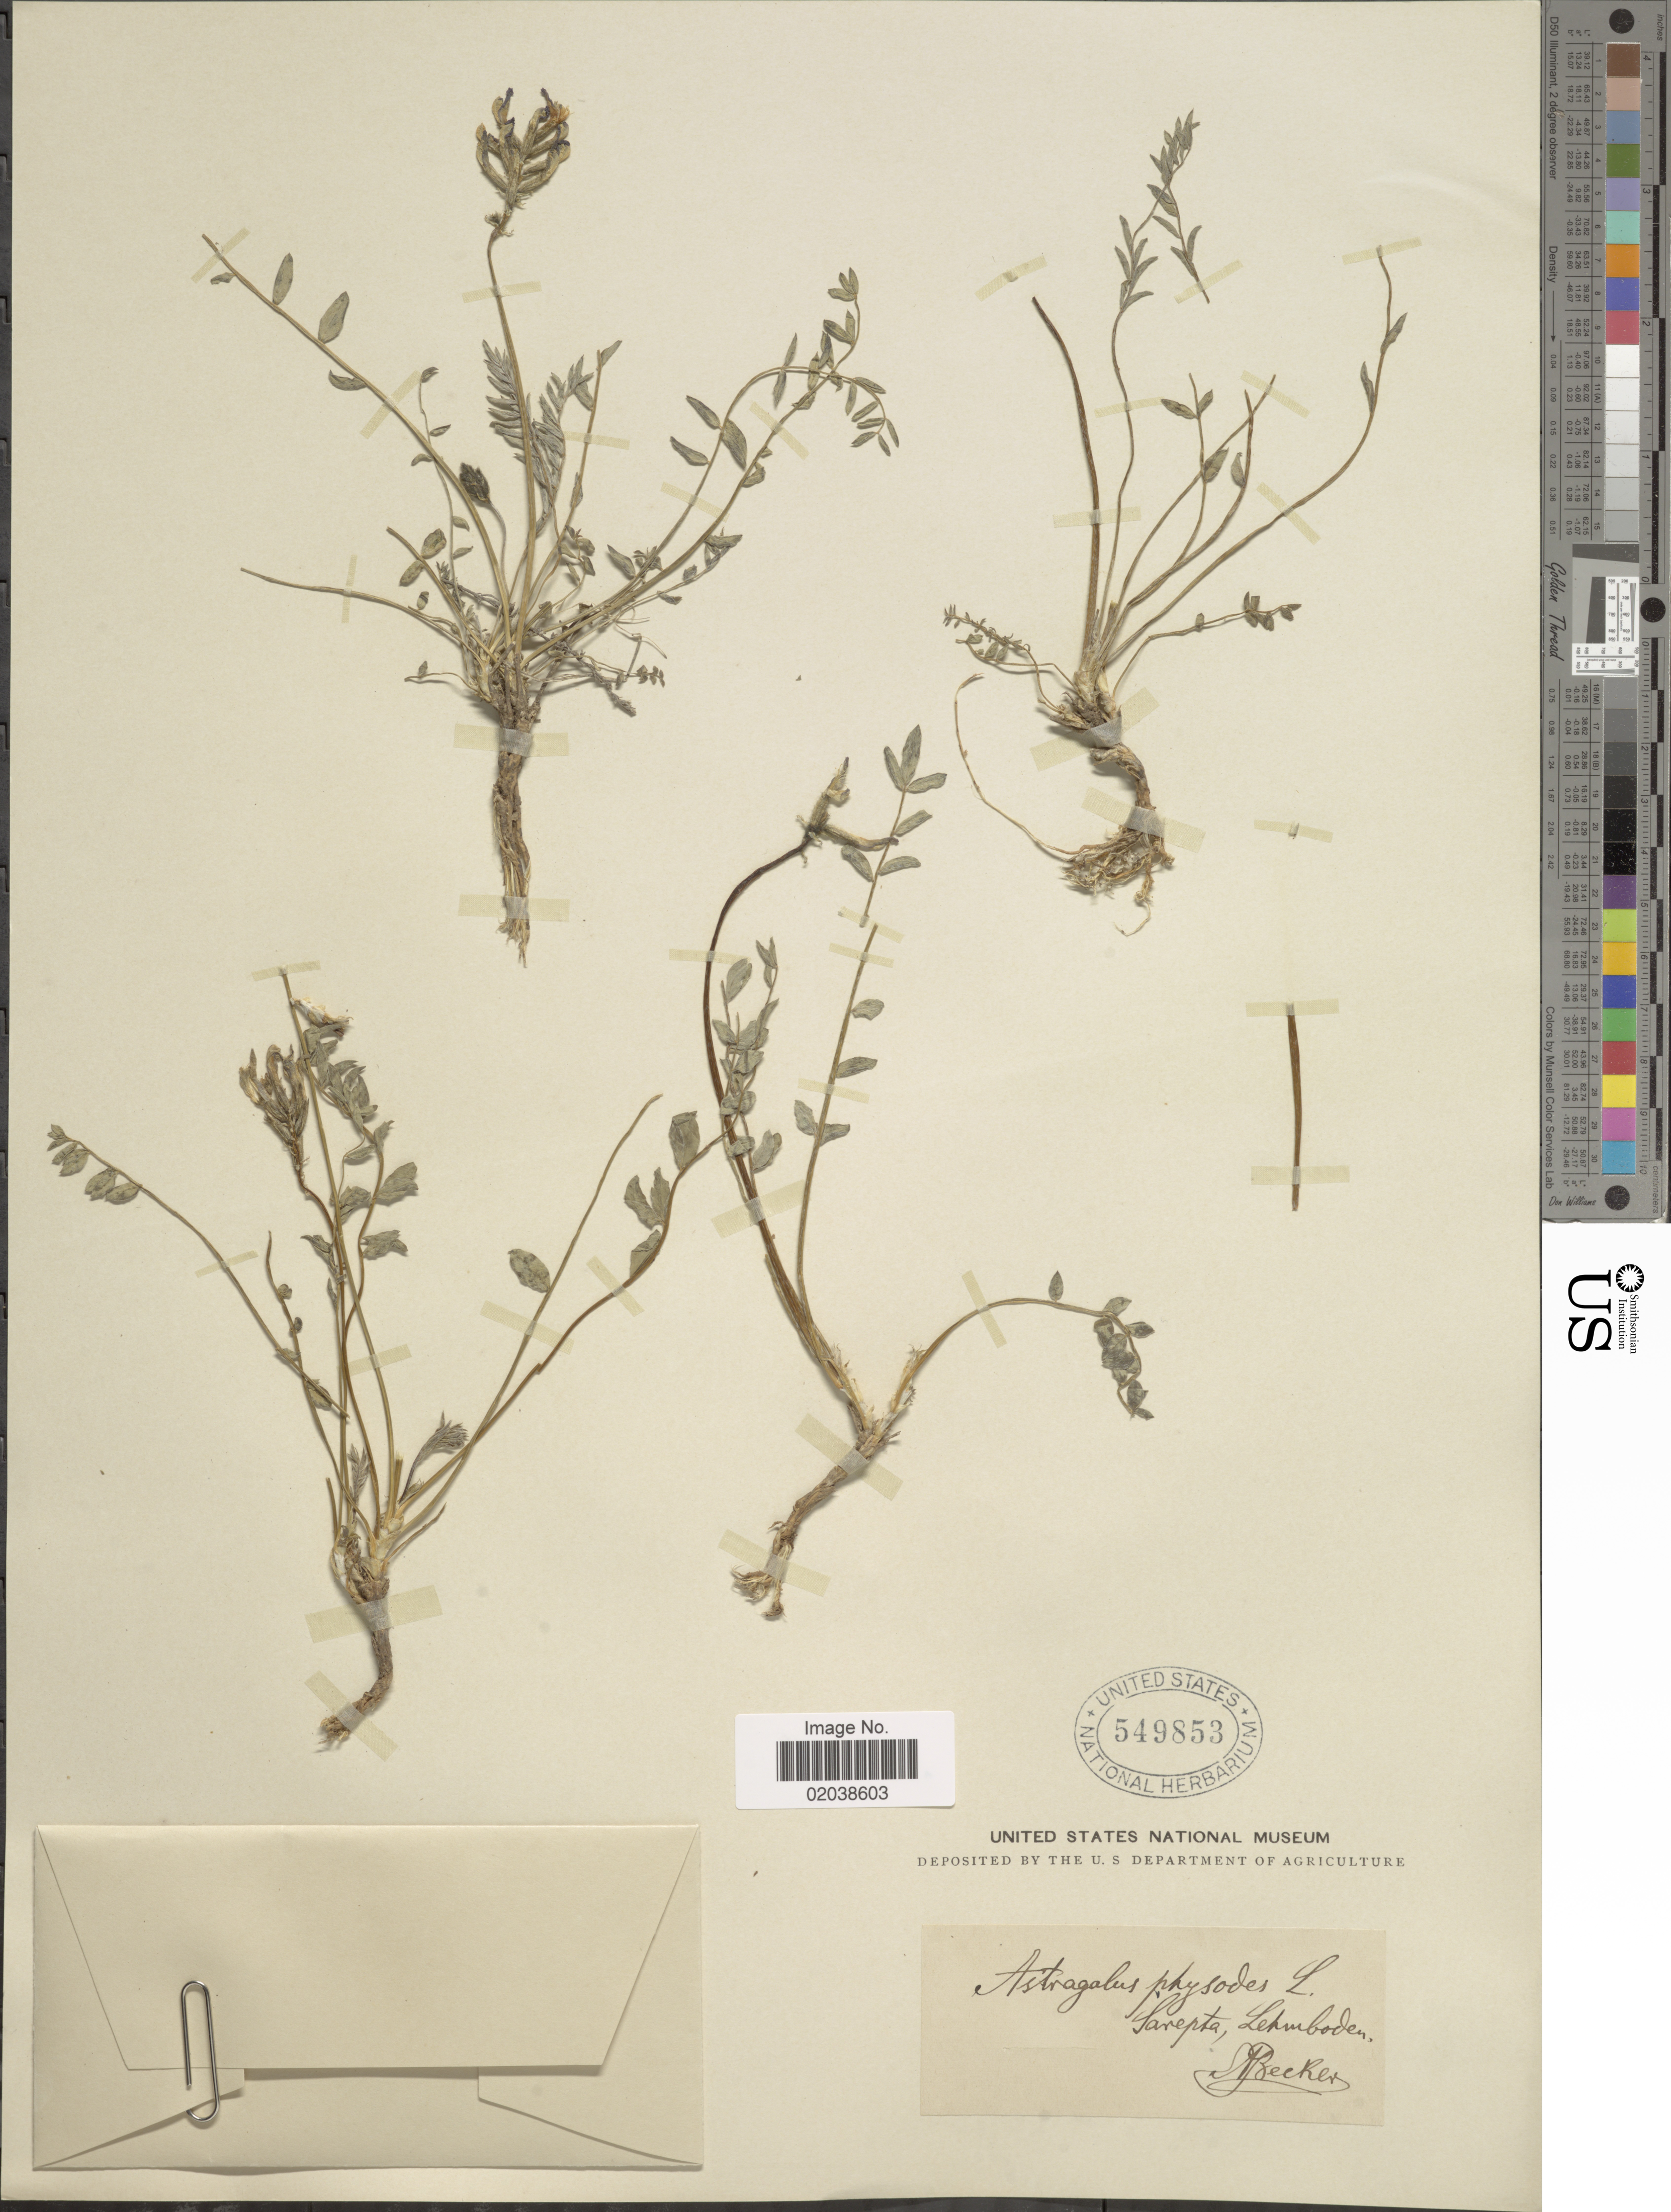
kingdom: Plantae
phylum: Tracheophyta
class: Magnoliopsida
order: Fabales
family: Fabaceae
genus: Astragalus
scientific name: Astragalus physodes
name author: L.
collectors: A. Becker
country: Russian Federation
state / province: Volgograd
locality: Sarepta, Lehmboden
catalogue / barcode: US 549853